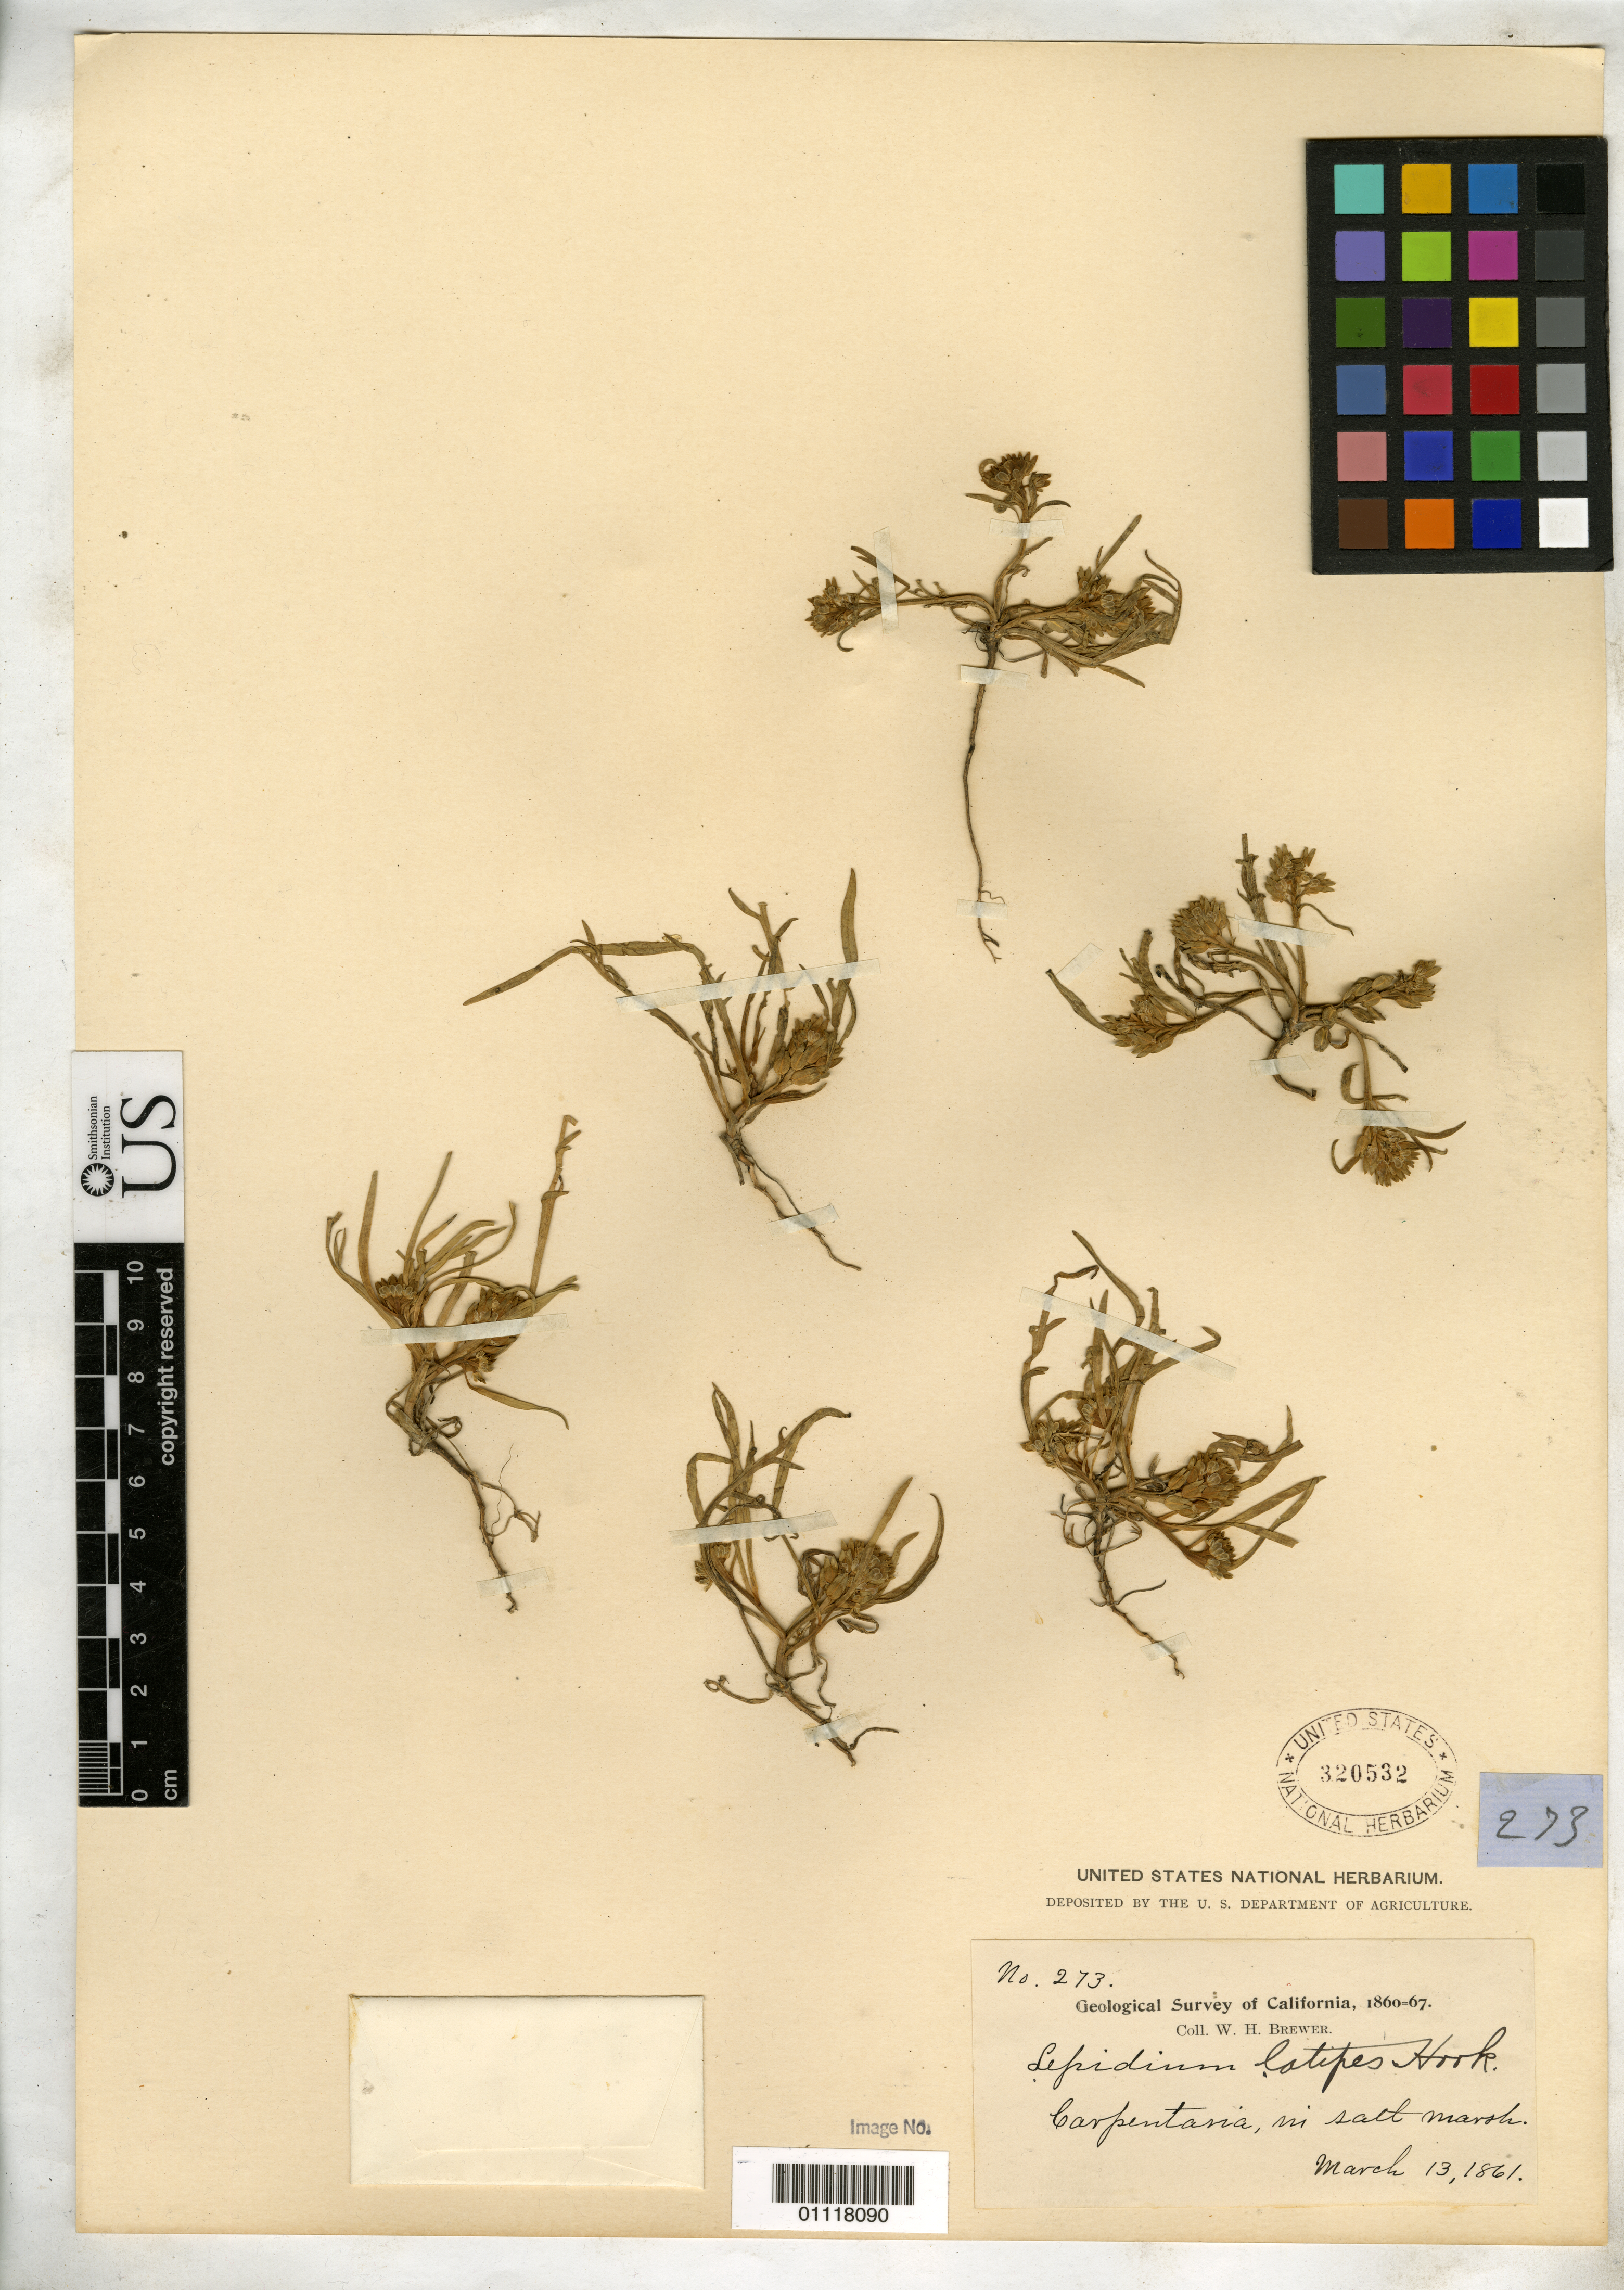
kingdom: Plantae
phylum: Tracheophyta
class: Magnoliopsida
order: Brassicales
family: Brassicaceae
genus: Lepidium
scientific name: Lepidium latipes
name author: Hook.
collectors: W. H. Brewer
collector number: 273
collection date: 1861-03-13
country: United States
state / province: California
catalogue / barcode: US 320532